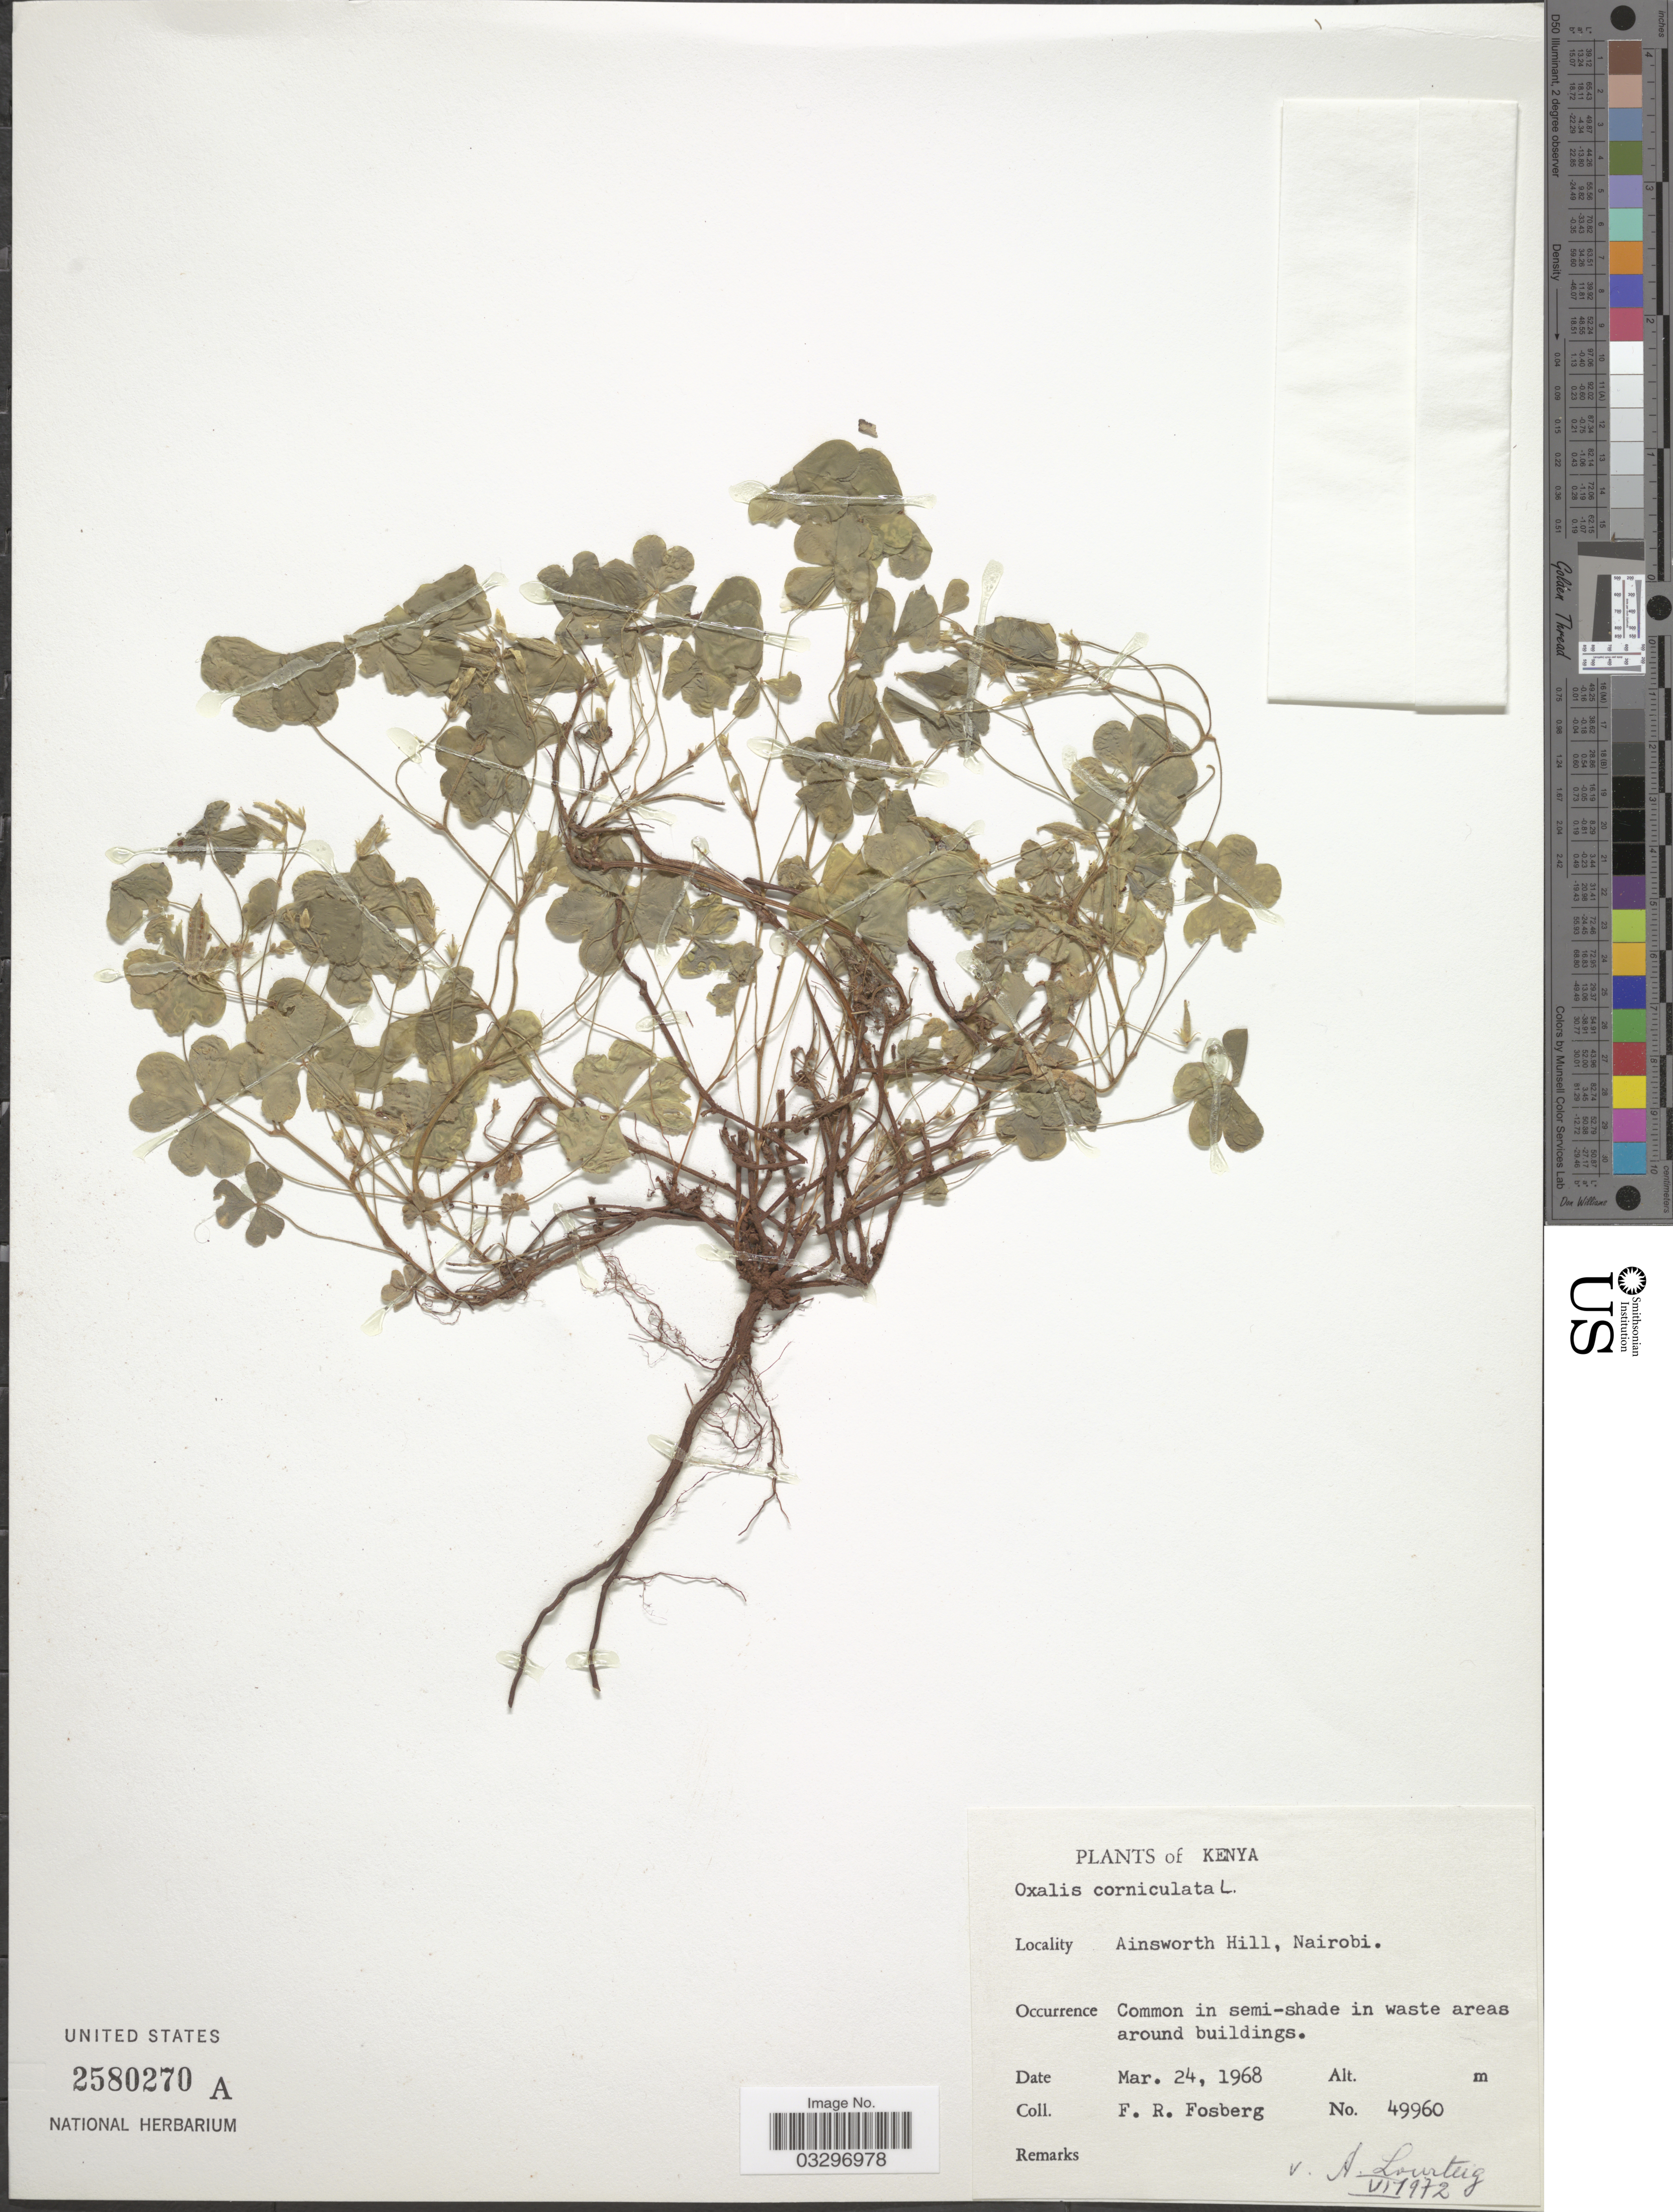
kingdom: Plantae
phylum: Tracheophyta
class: Magnoliopsida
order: Oxalidales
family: Oxalidaceae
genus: Oxalis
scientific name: Oxalis corniculata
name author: L.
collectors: F. R. Fosberg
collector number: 49960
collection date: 1968-03-24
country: Kenya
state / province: Nairobi Area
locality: Ainsworth Hill, Nairobi.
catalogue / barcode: US 2580270A